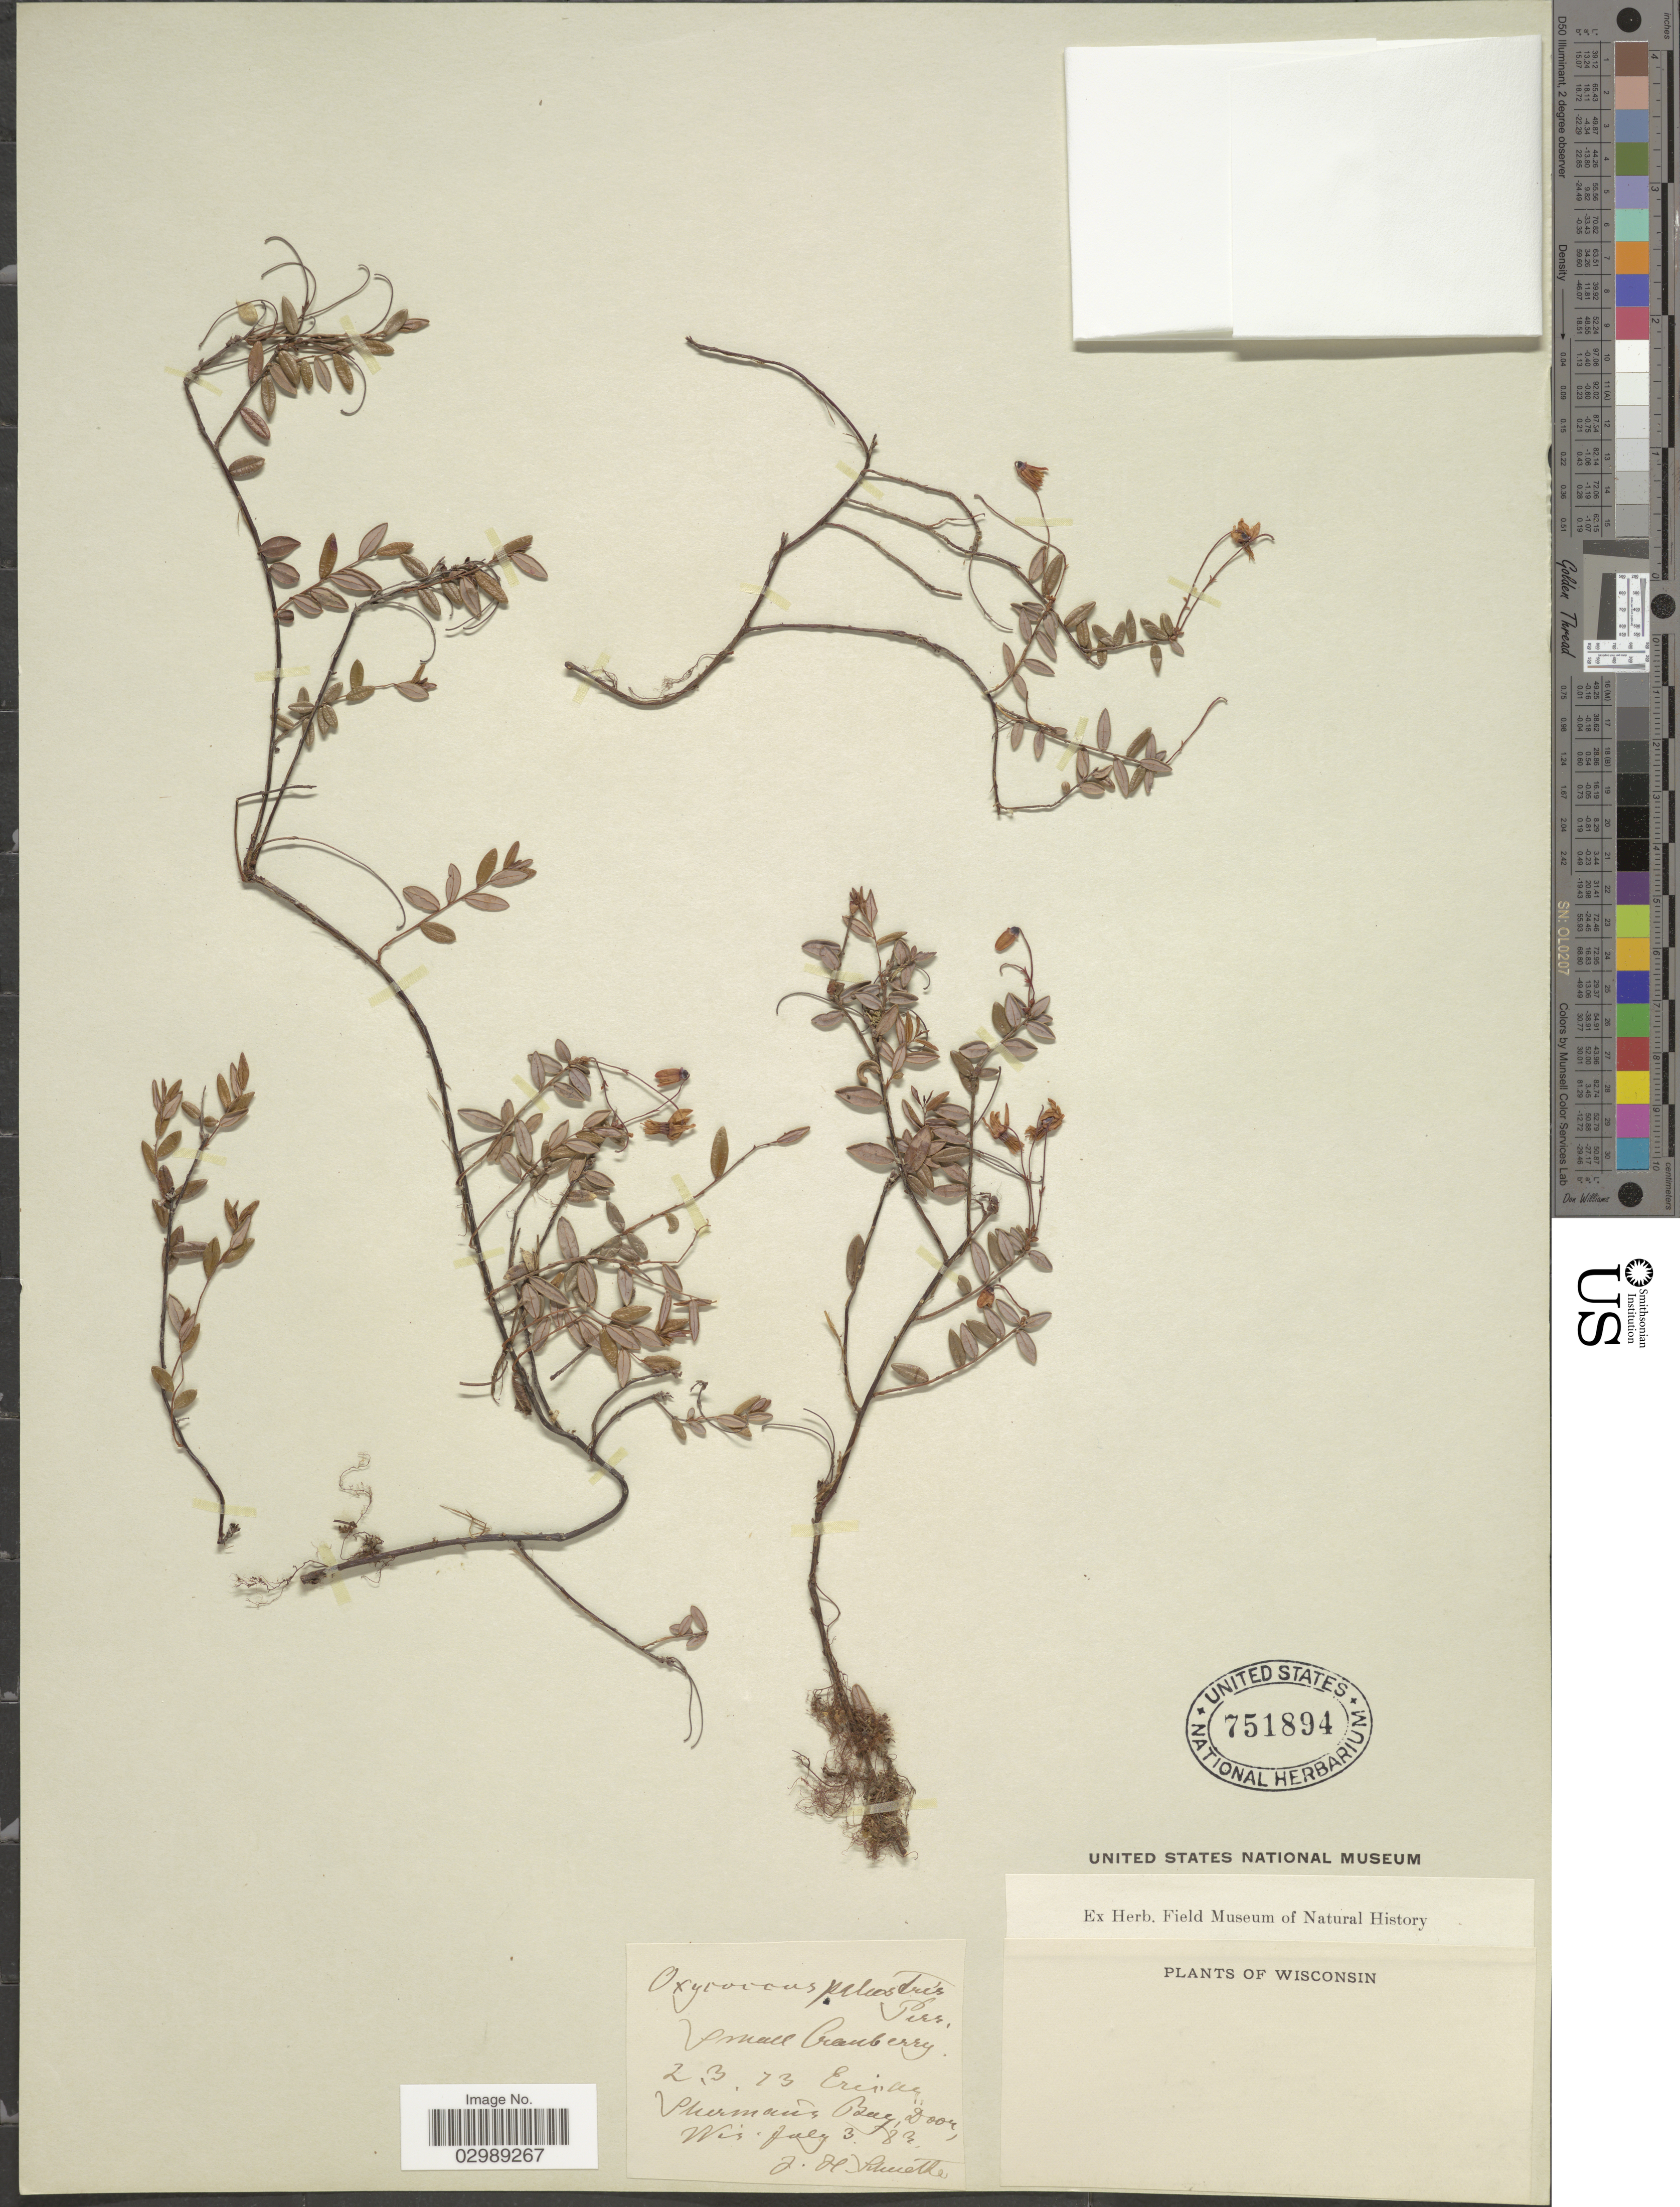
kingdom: Plantae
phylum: Tracheophyta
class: Magnoliopsida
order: Ericales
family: Ericaceae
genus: Vaccinium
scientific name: Vaccinium oxycoccos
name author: L.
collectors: J. H. Schuette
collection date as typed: Transcribed d/m/y: 3/7/83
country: United States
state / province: Wisconsin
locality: Sherman's Bay, Door.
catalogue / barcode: US 751894